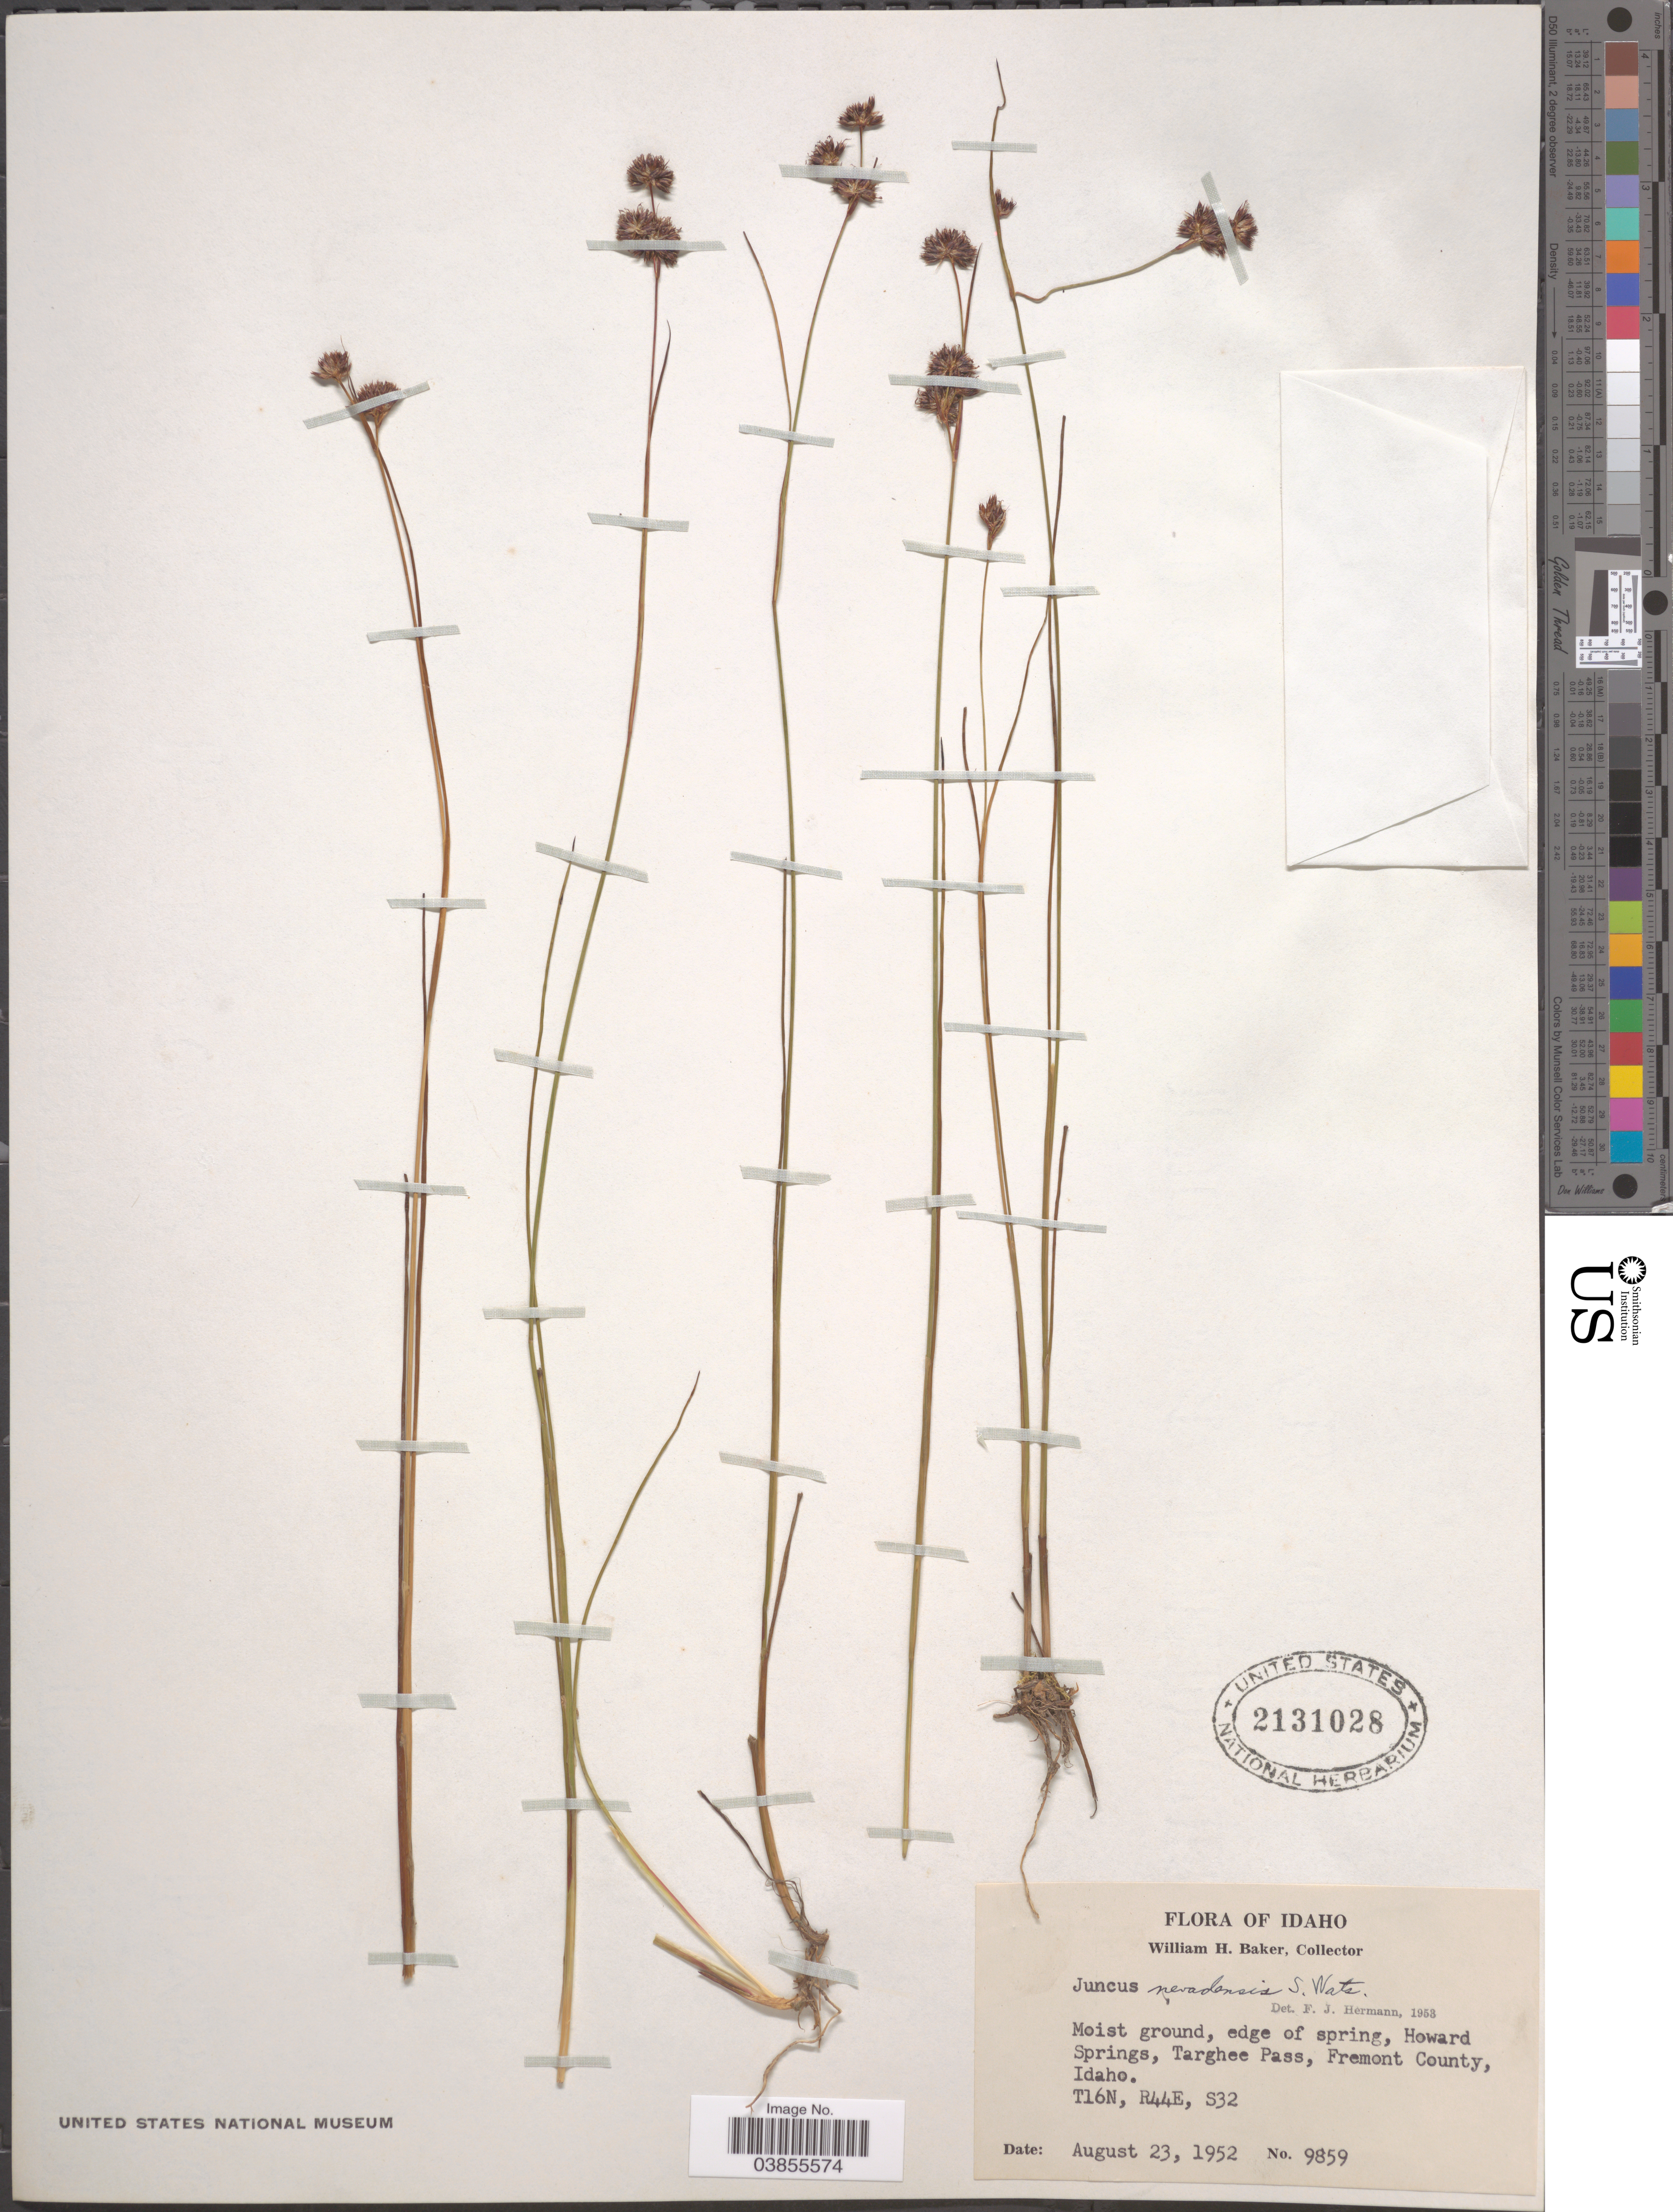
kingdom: Plantae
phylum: Tracheophyta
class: Liliopsida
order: Poales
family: Juncaceae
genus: Juncus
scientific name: Juncus nevadensis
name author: S. Watson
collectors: W. H. Baker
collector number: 9859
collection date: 1952-08-23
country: United States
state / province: Idaho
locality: Edge of spring, Howard Springs, Targhee Pass, Fremont County. T16N, R44E, S32.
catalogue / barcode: US 2131028